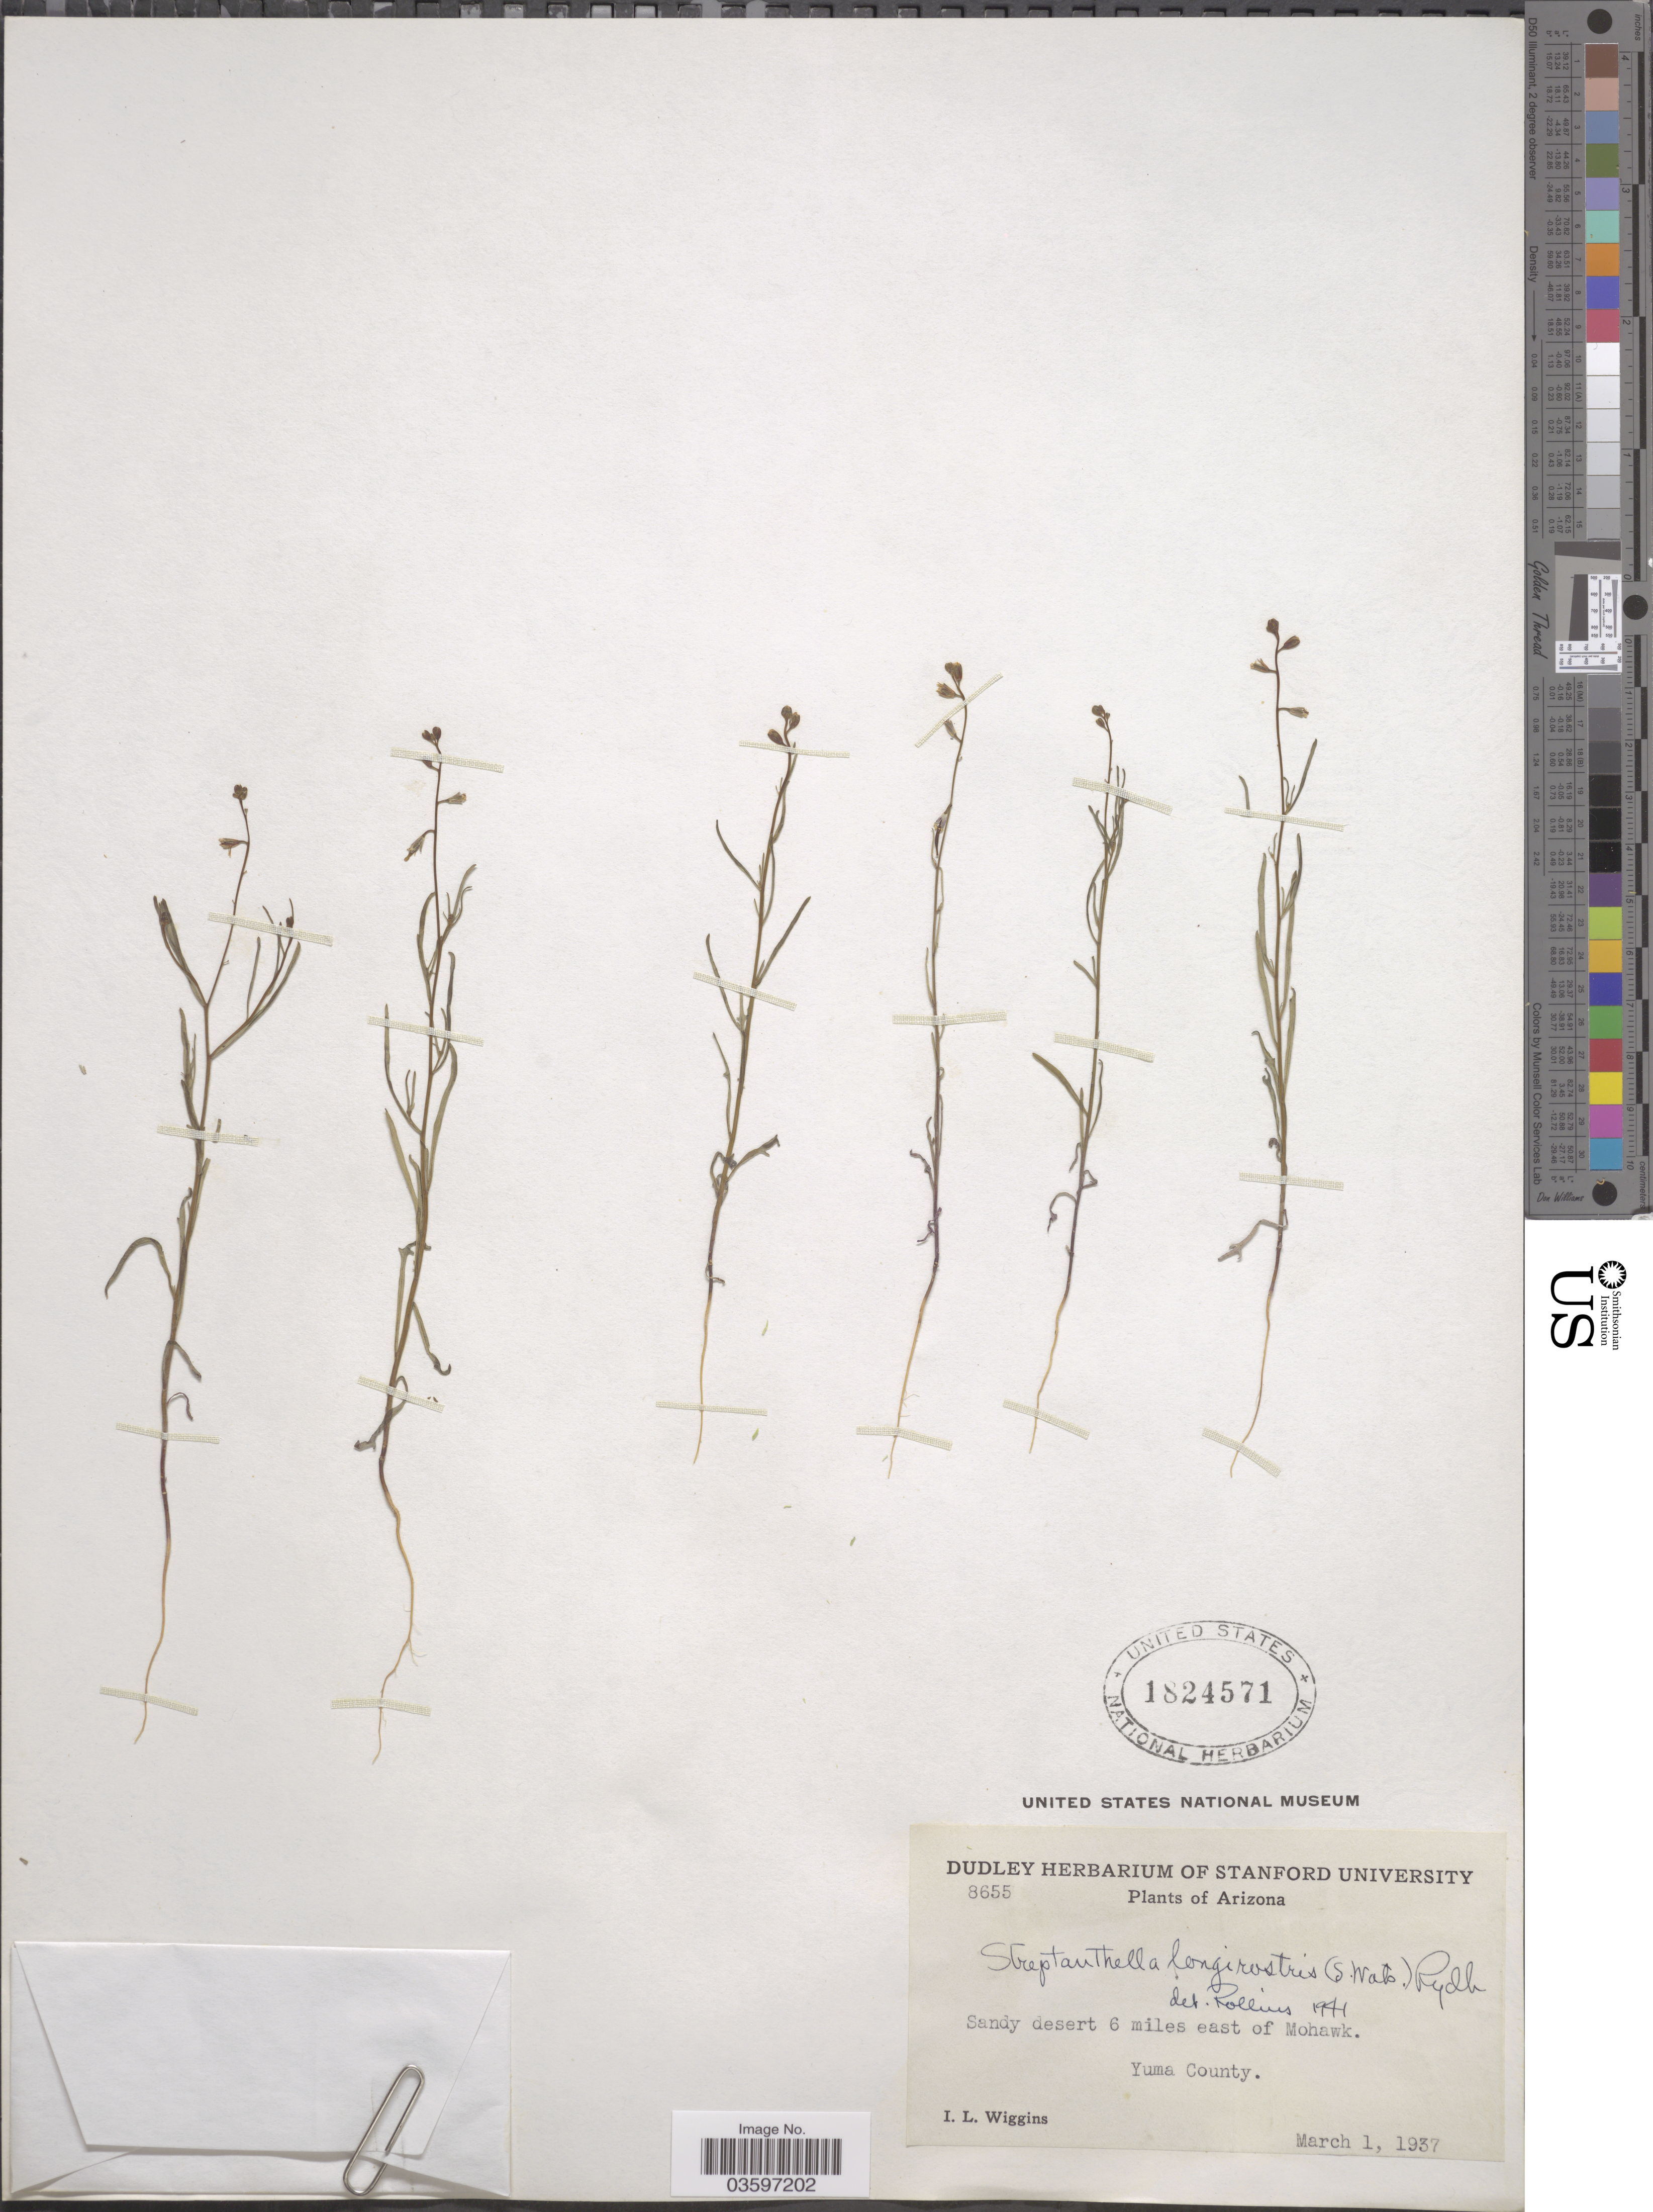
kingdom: Plantae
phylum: Tracheophyta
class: Magnoliopsida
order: Brassicales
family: Brassicaceae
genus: Streptanthella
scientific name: Streptanthella longirostris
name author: (S. Watson) Rydb.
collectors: I. L. Wiggins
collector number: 8655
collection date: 1937-03-01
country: United States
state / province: Arizona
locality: Sandy desert 6 miles east of Mohawk. Yuma County.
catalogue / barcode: US 1824571